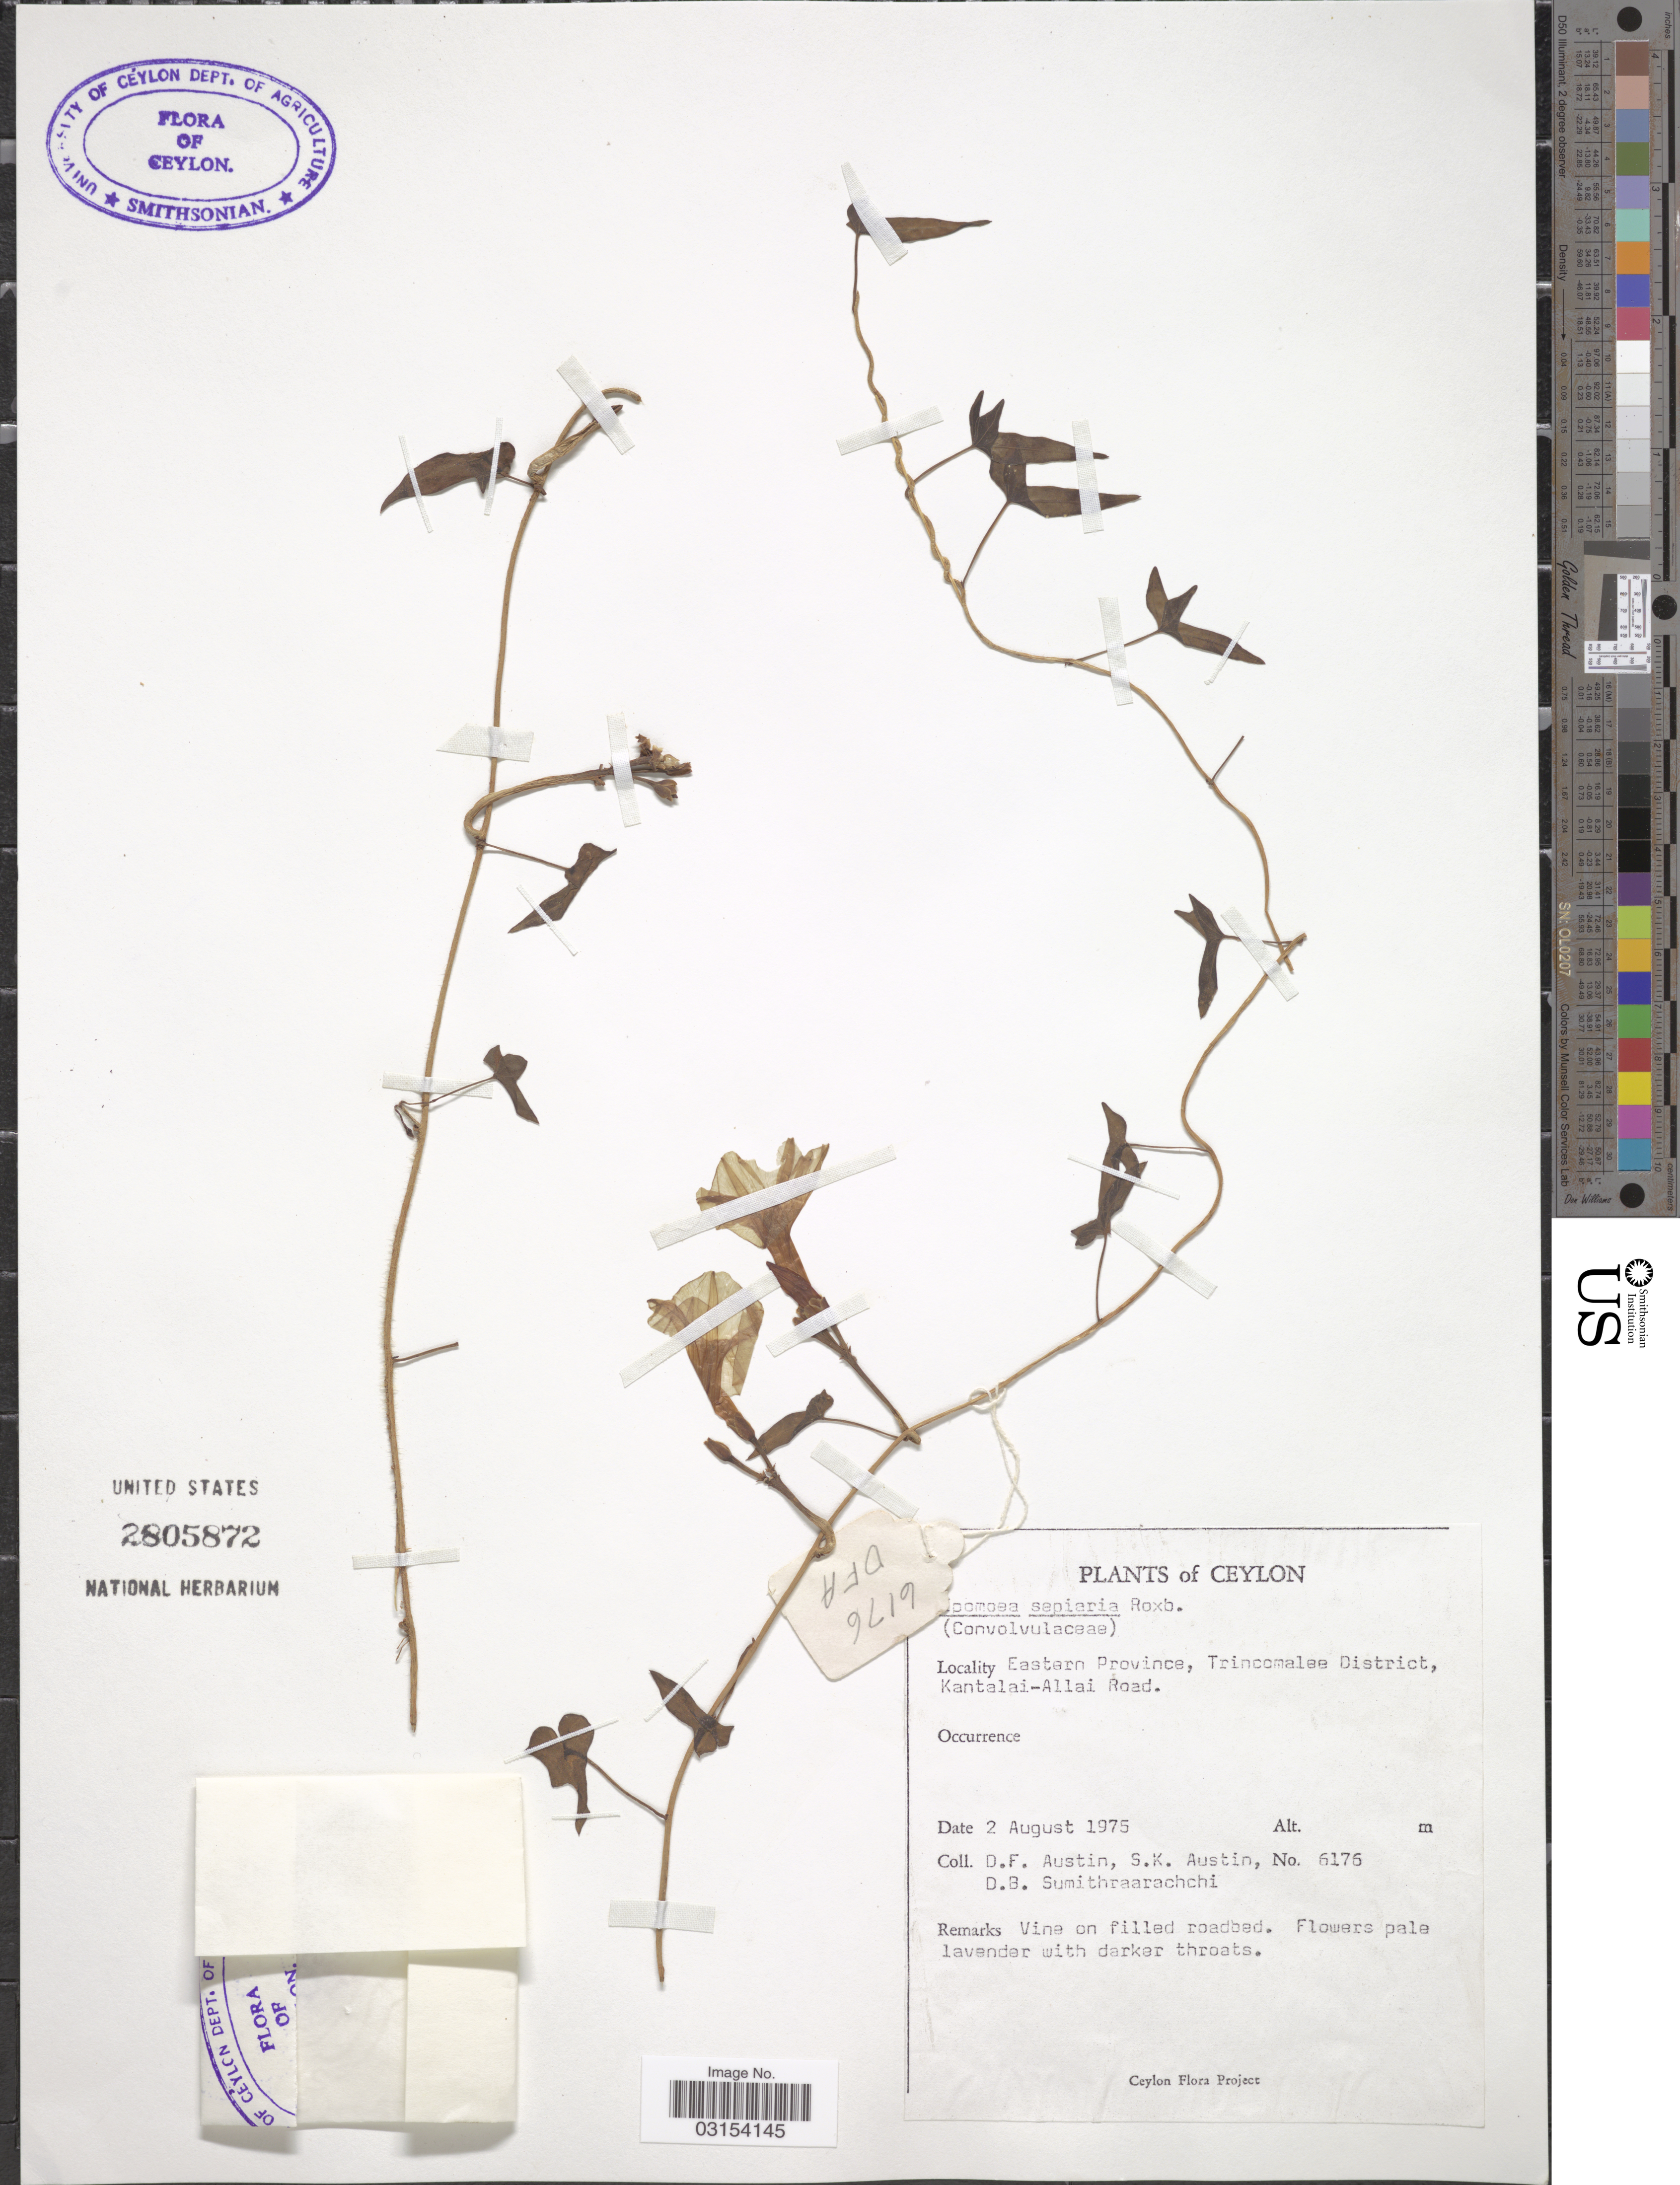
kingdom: Plantae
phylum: Tracheophyta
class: Magnoliopsida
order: Solanales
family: Convolvulaceae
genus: Ipomoea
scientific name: Ipomoea sepiaria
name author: Koenig ex Roxb.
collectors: D. Austin, S. Austin & D. B. Sumithraarachchi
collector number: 6176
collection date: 1975-08-02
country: Sri Lanka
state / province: Eastern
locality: Ceylon, Eastern Province, Trincomalee District, Kantalai-Allai Road.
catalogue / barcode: US 2805872